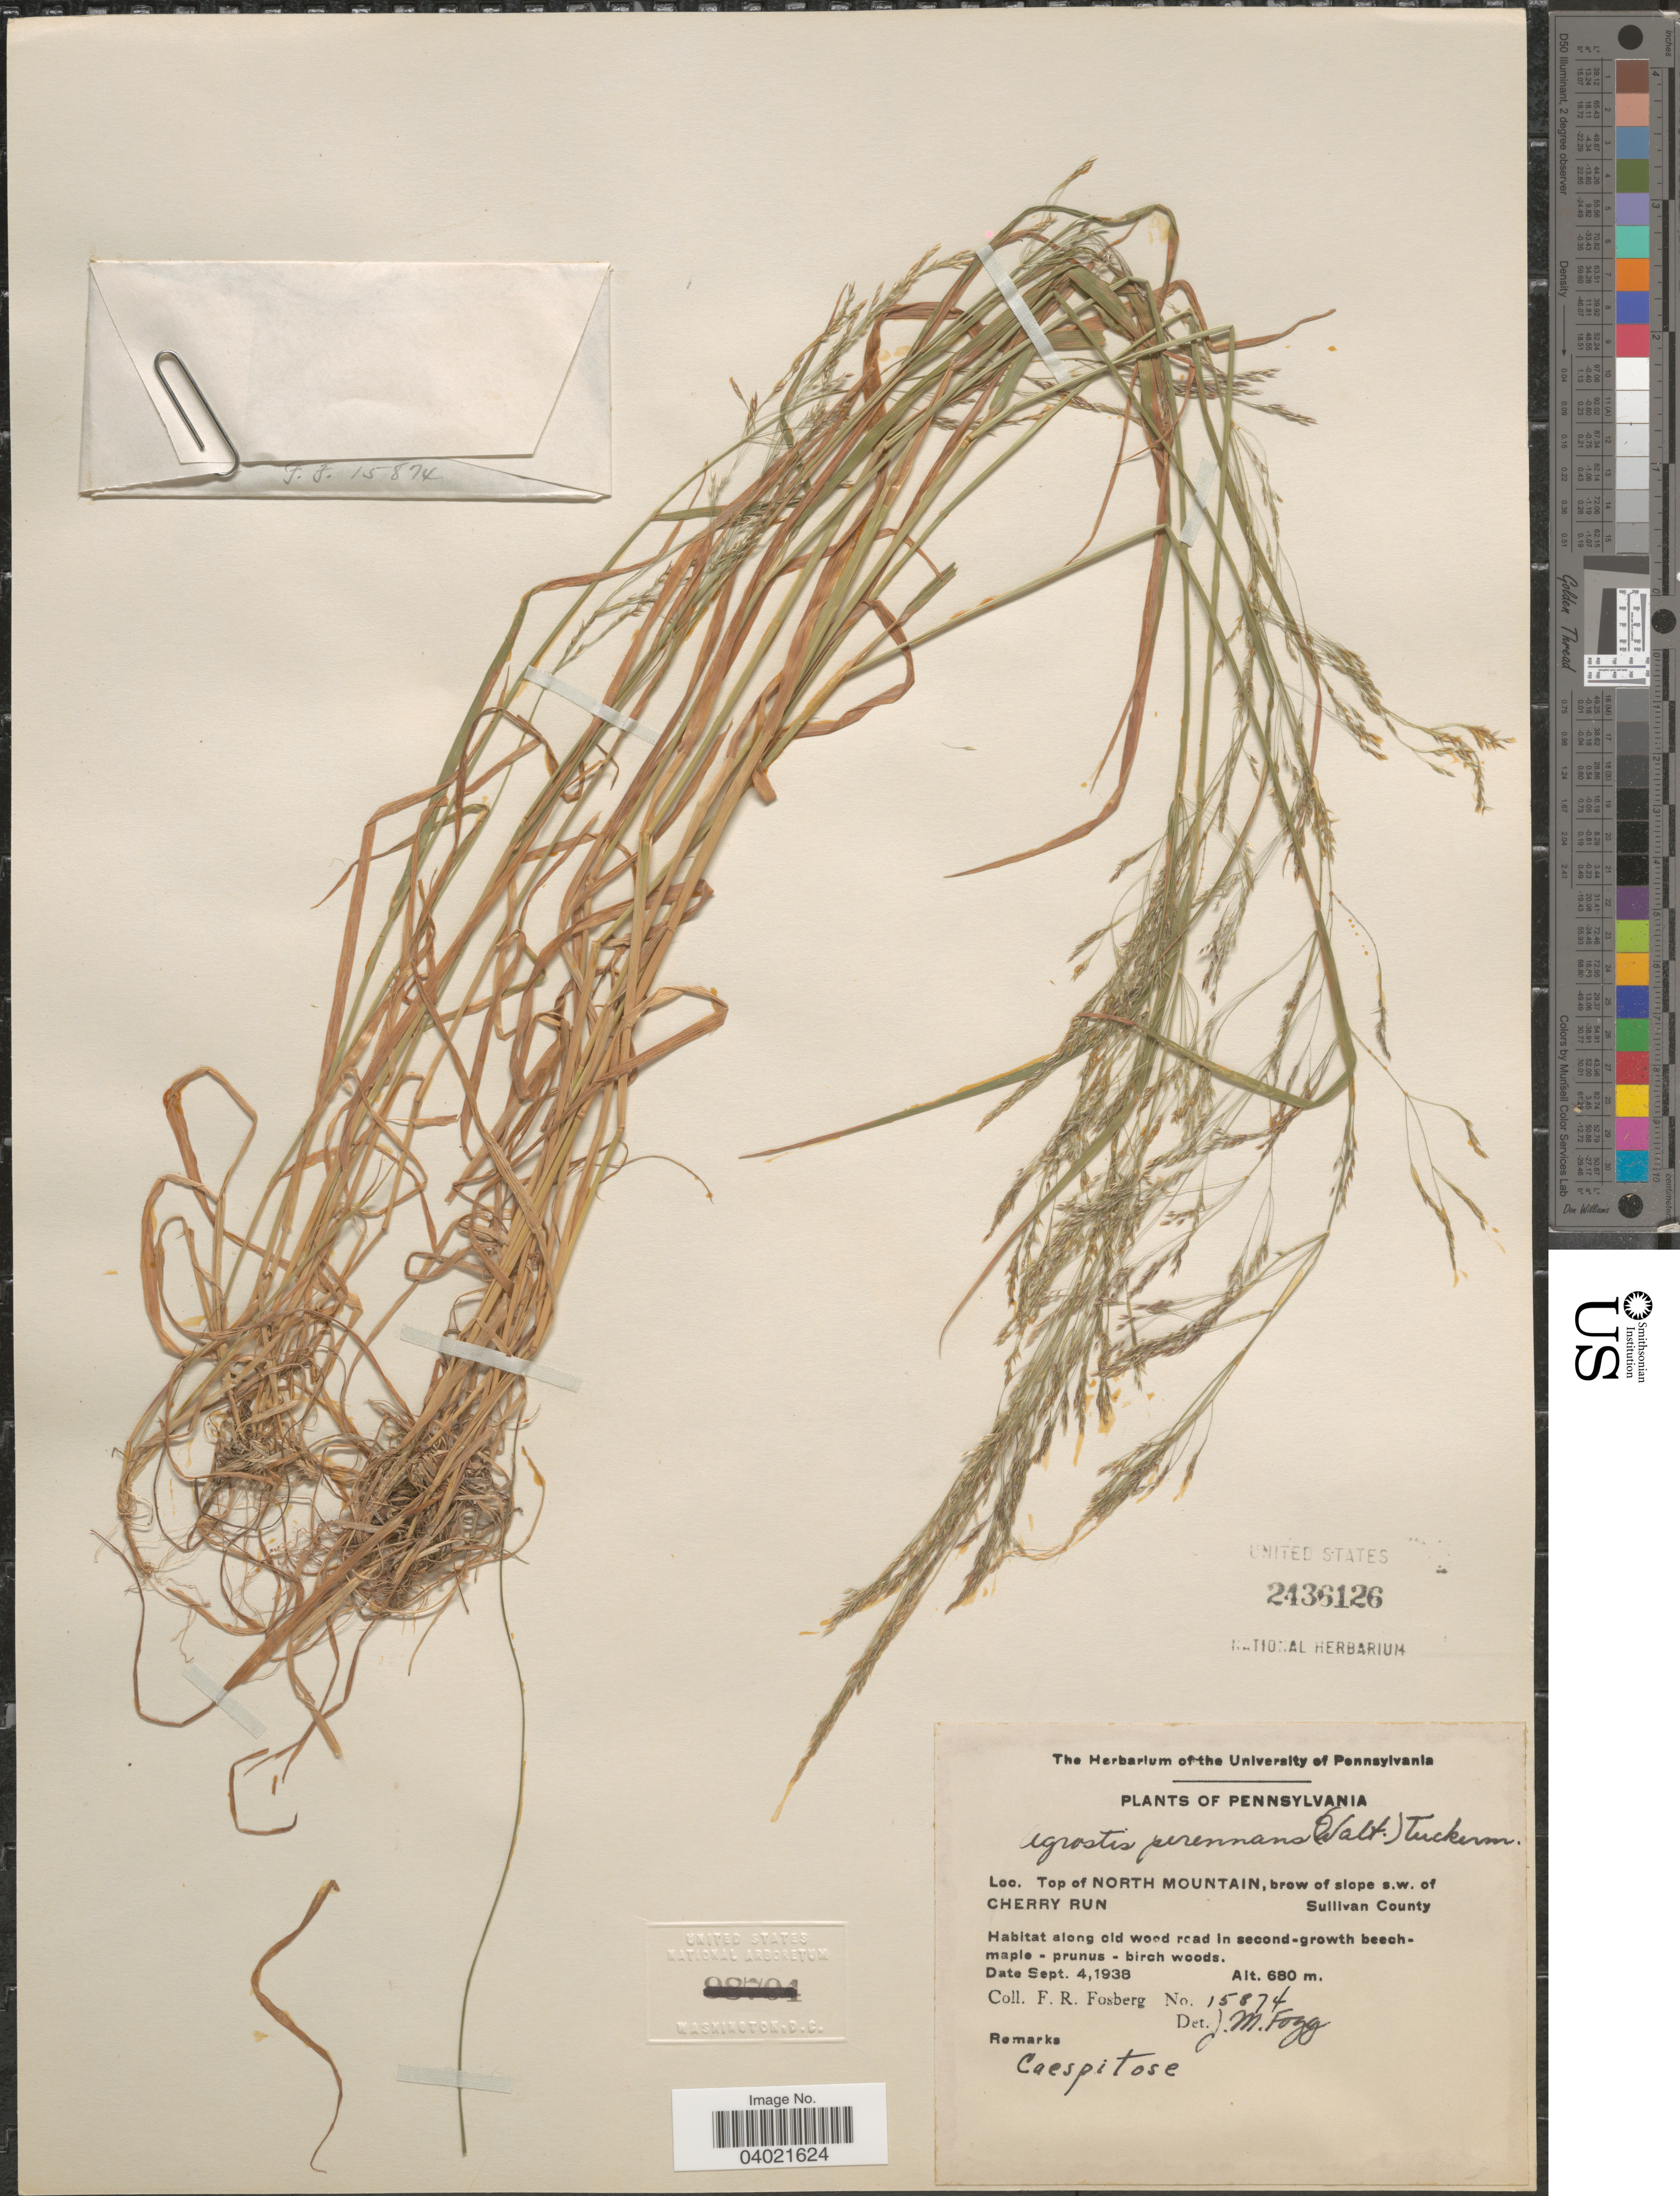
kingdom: Plantae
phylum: Tracheophyta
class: Liliopsida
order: Poales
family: Poaceae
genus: Agrostis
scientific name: Agrostis perennans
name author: (Walter) Tuck.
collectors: F. R. Fosberg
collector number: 15874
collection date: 1938-09-04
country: United States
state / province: Pennsylvania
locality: Top of North Mountain, brow of slope s.w. of Cherry Run. Sullivan County.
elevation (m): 680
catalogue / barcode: US 2436126